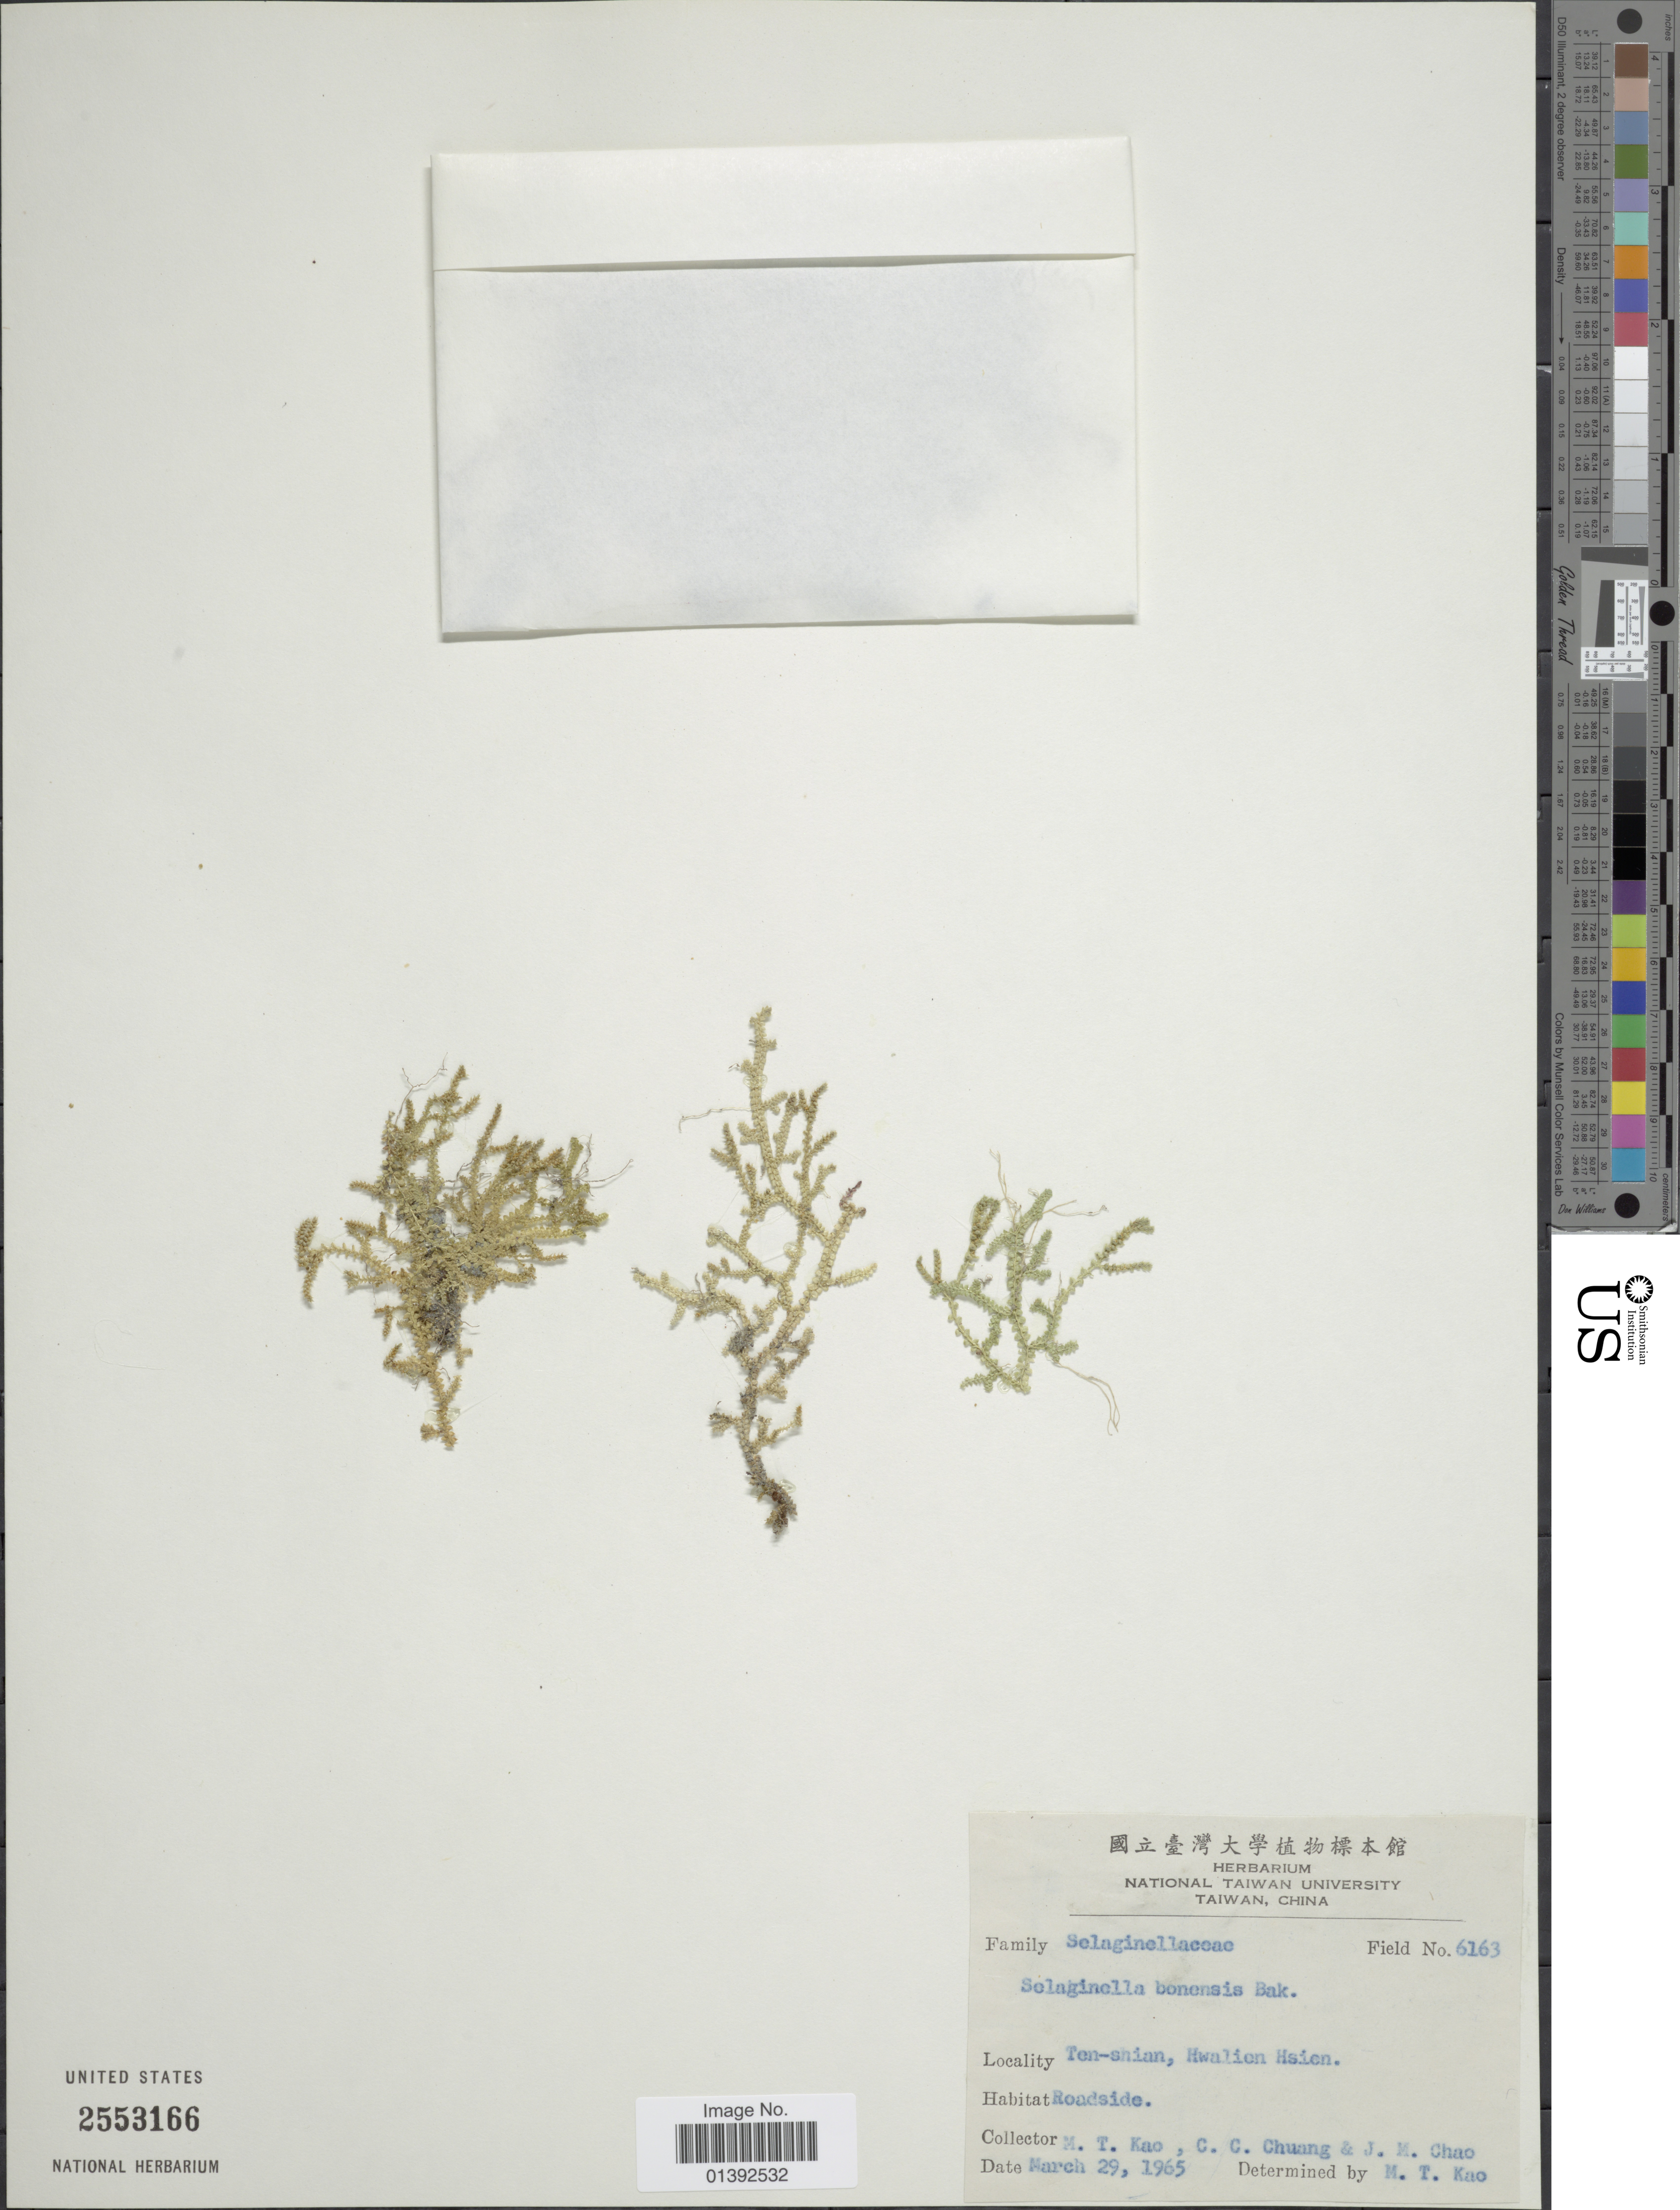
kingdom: Plantae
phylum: Tracheophyta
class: Lycopodiopsida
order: Selaginellales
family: Selaginellaceae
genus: Selaginella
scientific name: Selaginella boninensis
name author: Baker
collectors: M. T. Kao, C. C. Chuang & J. Chao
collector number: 6163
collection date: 1965-03-29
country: China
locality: Ten-shian, Hwalien Hsien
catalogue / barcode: US 2553166